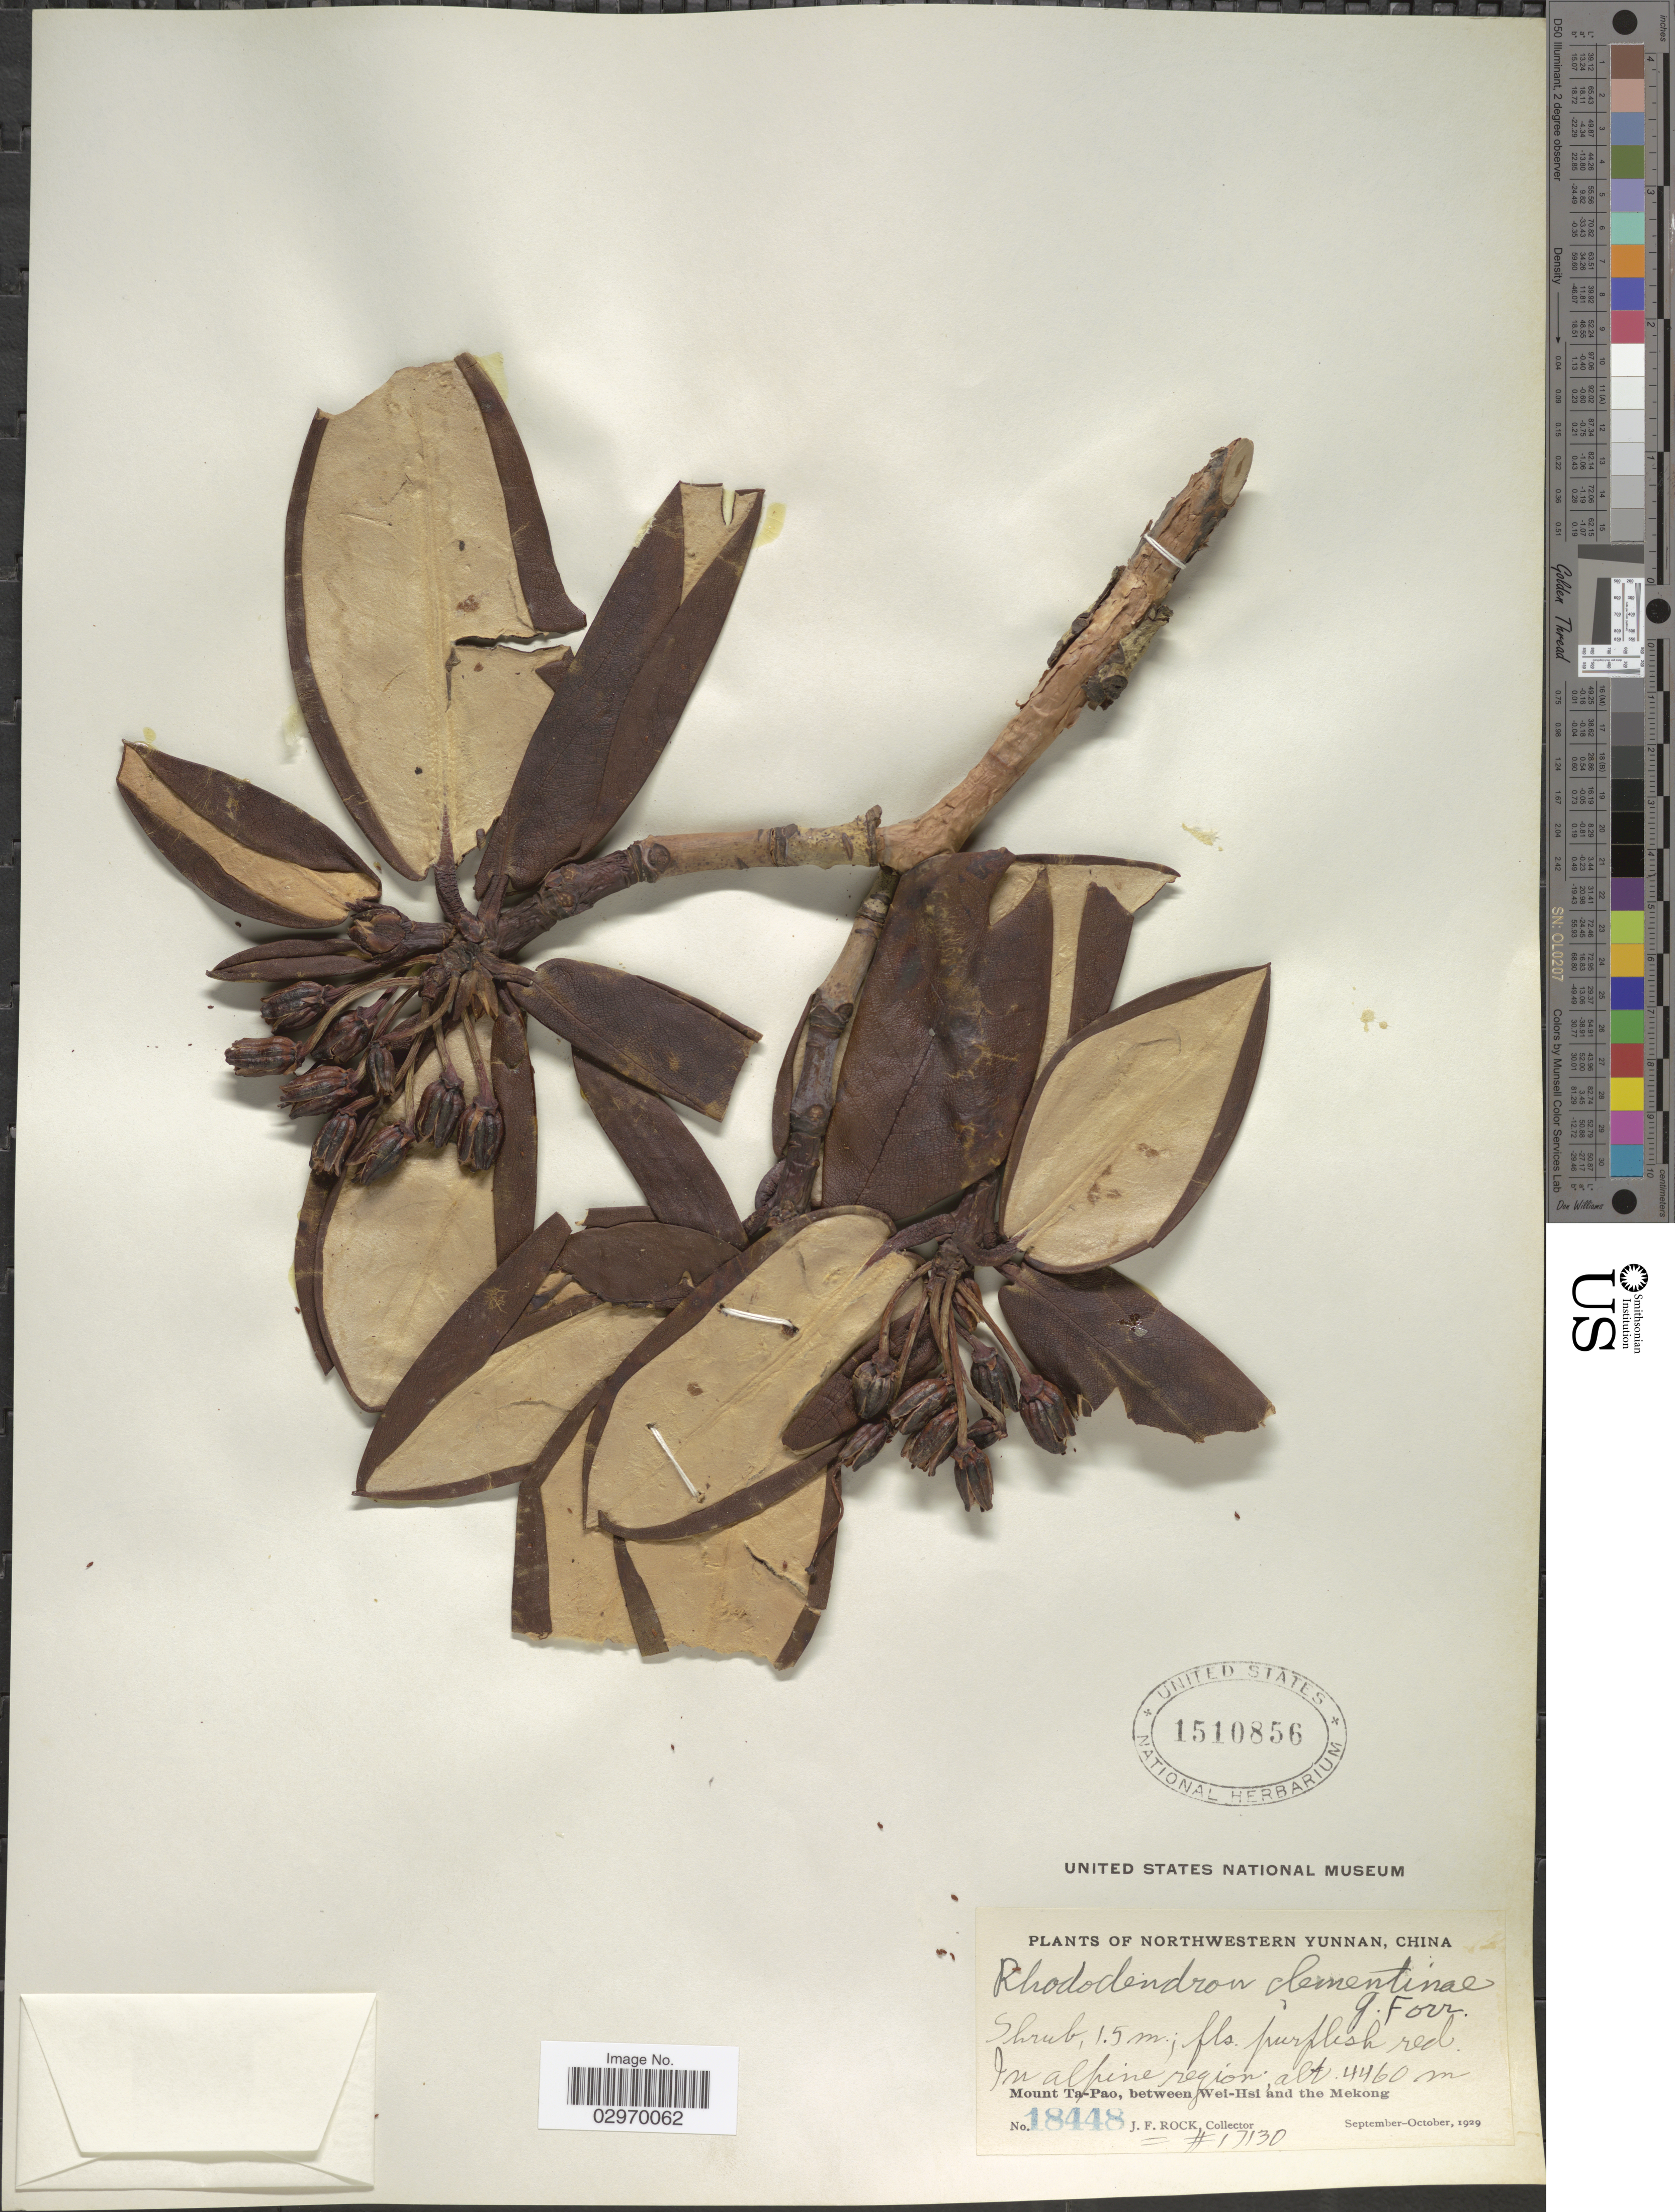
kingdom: Plantae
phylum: Tracheophyta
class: Magnoliopsida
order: Ericales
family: Ericaceae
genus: Rhododendron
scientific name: Rhododendron clementinae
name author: Forrest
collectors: J. Rock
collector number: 18448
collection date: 1929-09/1929-10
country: China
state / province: Yunnan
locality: Northwestern Yunnan. In alpine region. Mount Ta-Pao, between Wei-Hsi and the Mekong.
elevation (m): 4460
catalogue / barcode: US 1510856